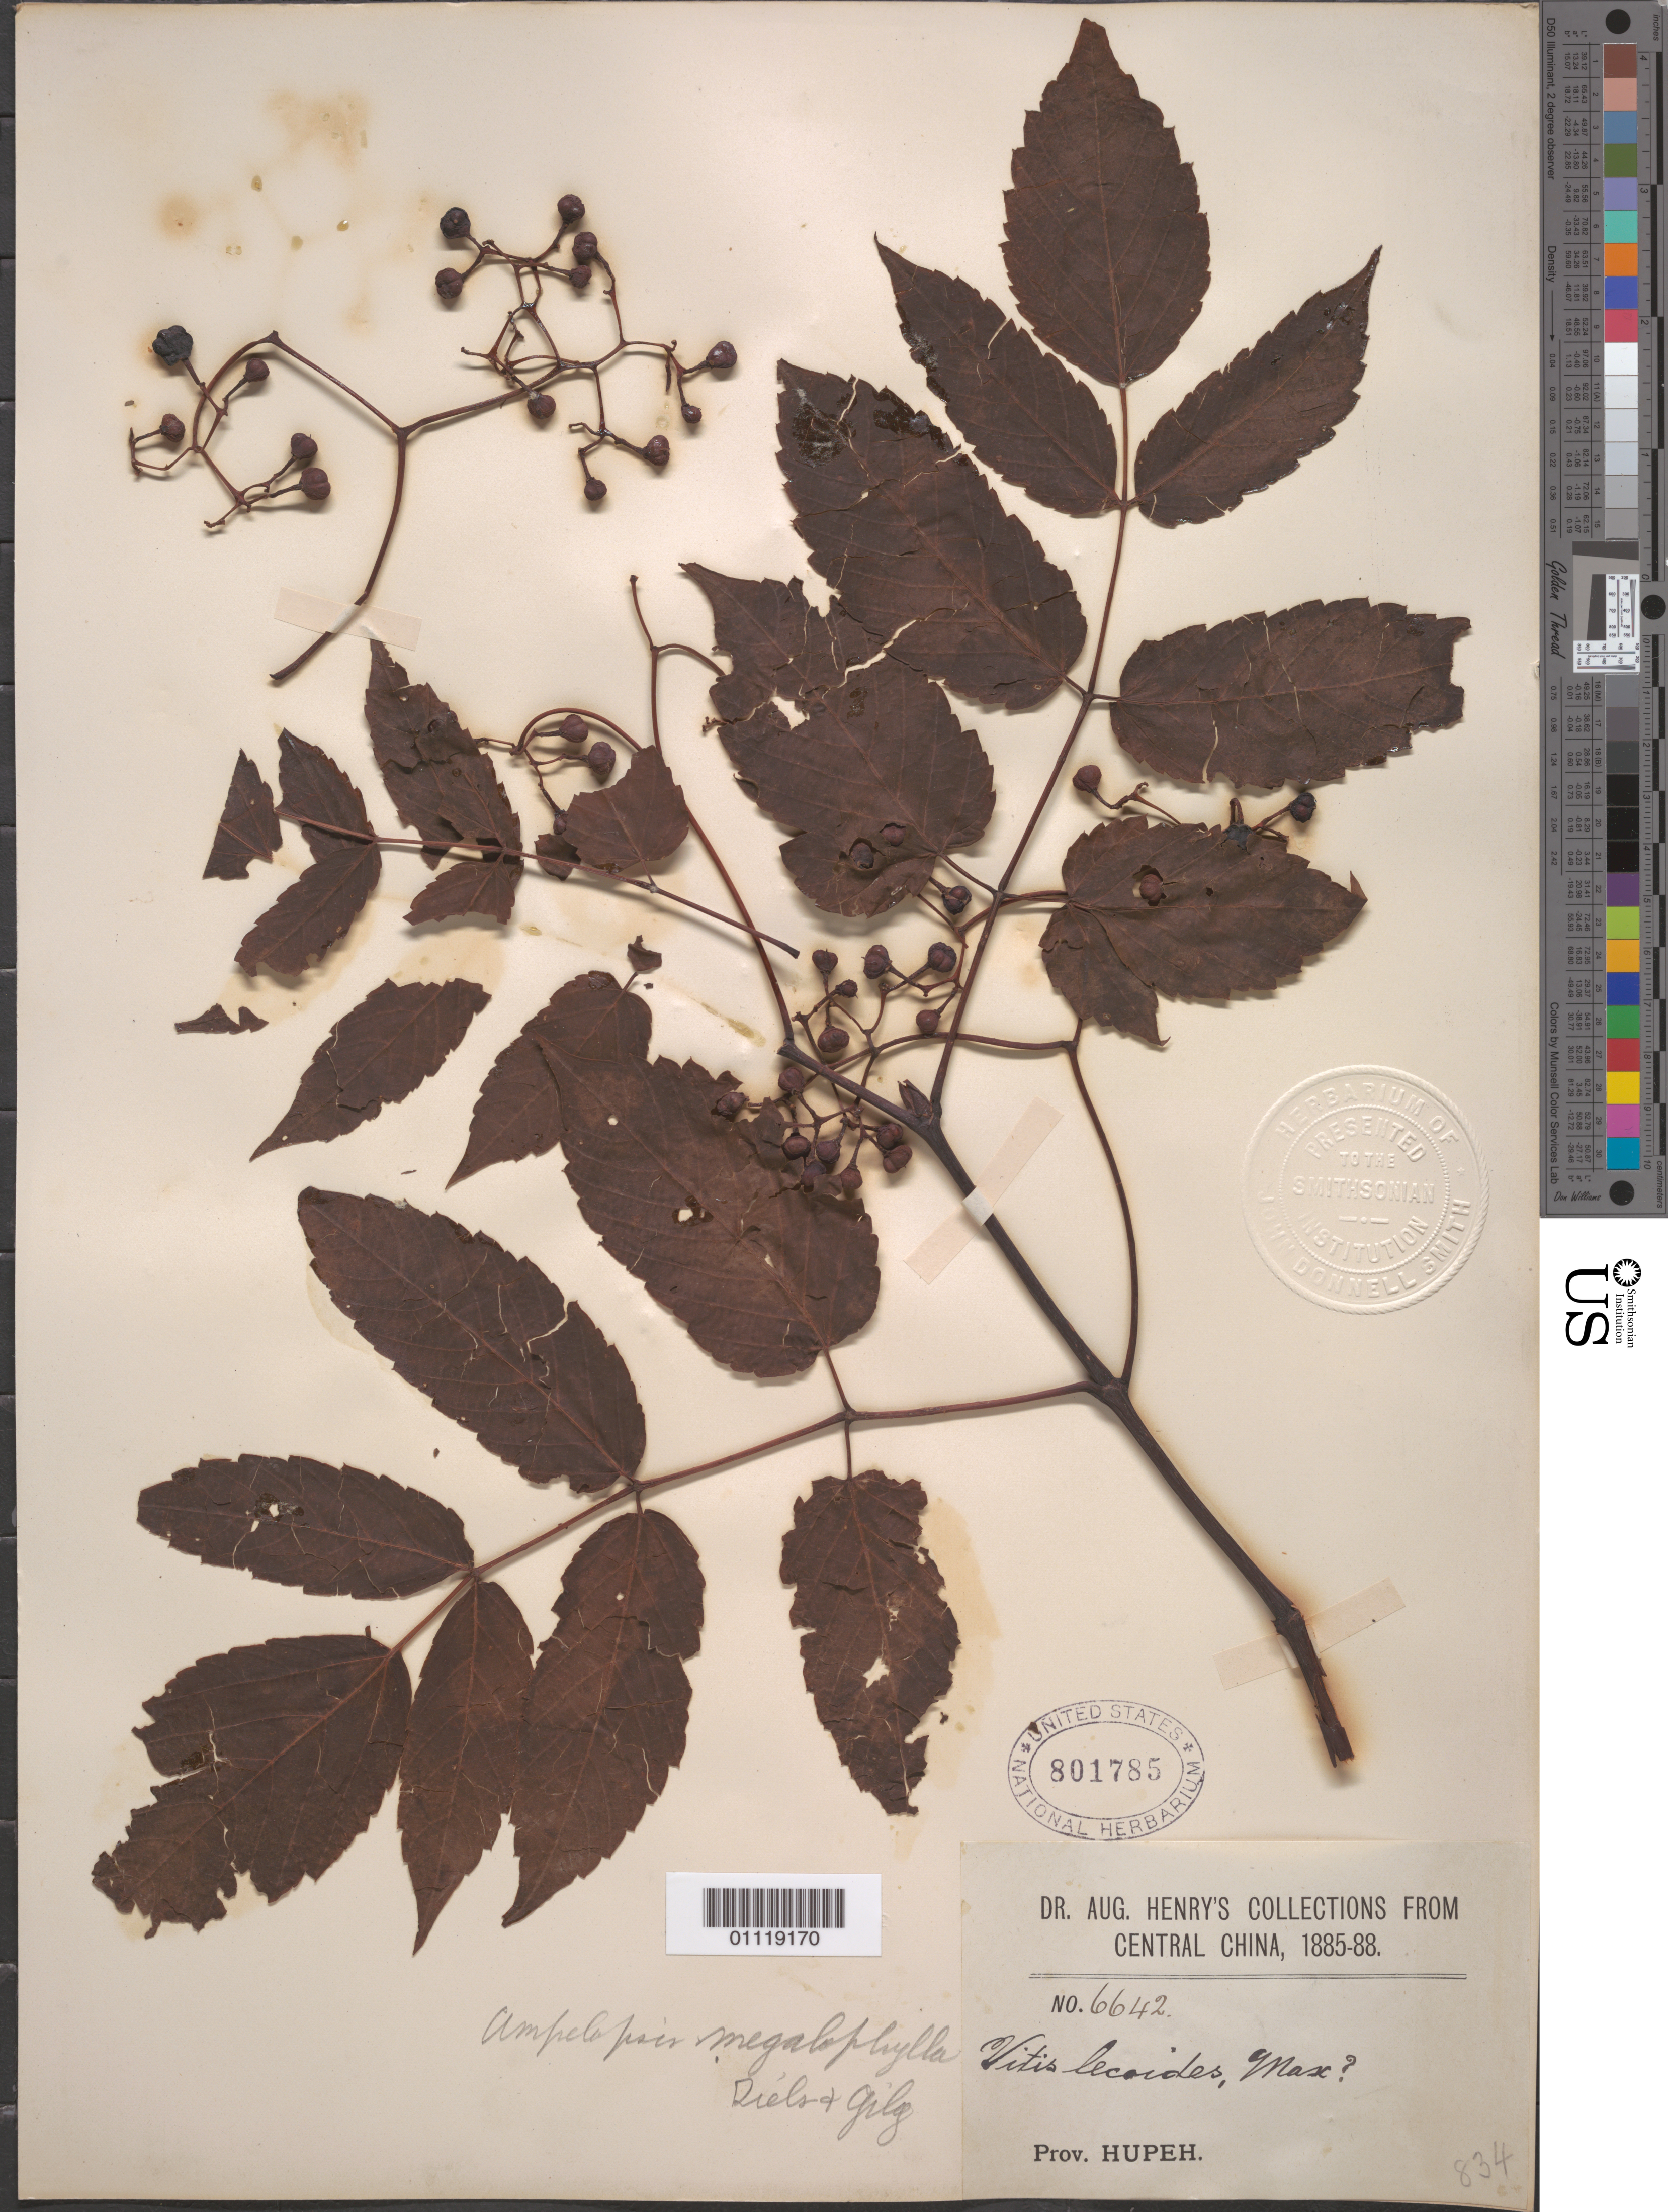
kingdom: Plantae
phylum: Tracheophyta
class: Magnoliopsida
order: Vitales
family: Vitaceae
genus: Ampelopsis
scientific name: Ampelopsis megalophylla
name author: Diels & Gilg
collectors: A. Henry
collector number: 6642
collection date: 1885/1888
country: China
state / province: Hubei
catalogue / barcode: US 2064985